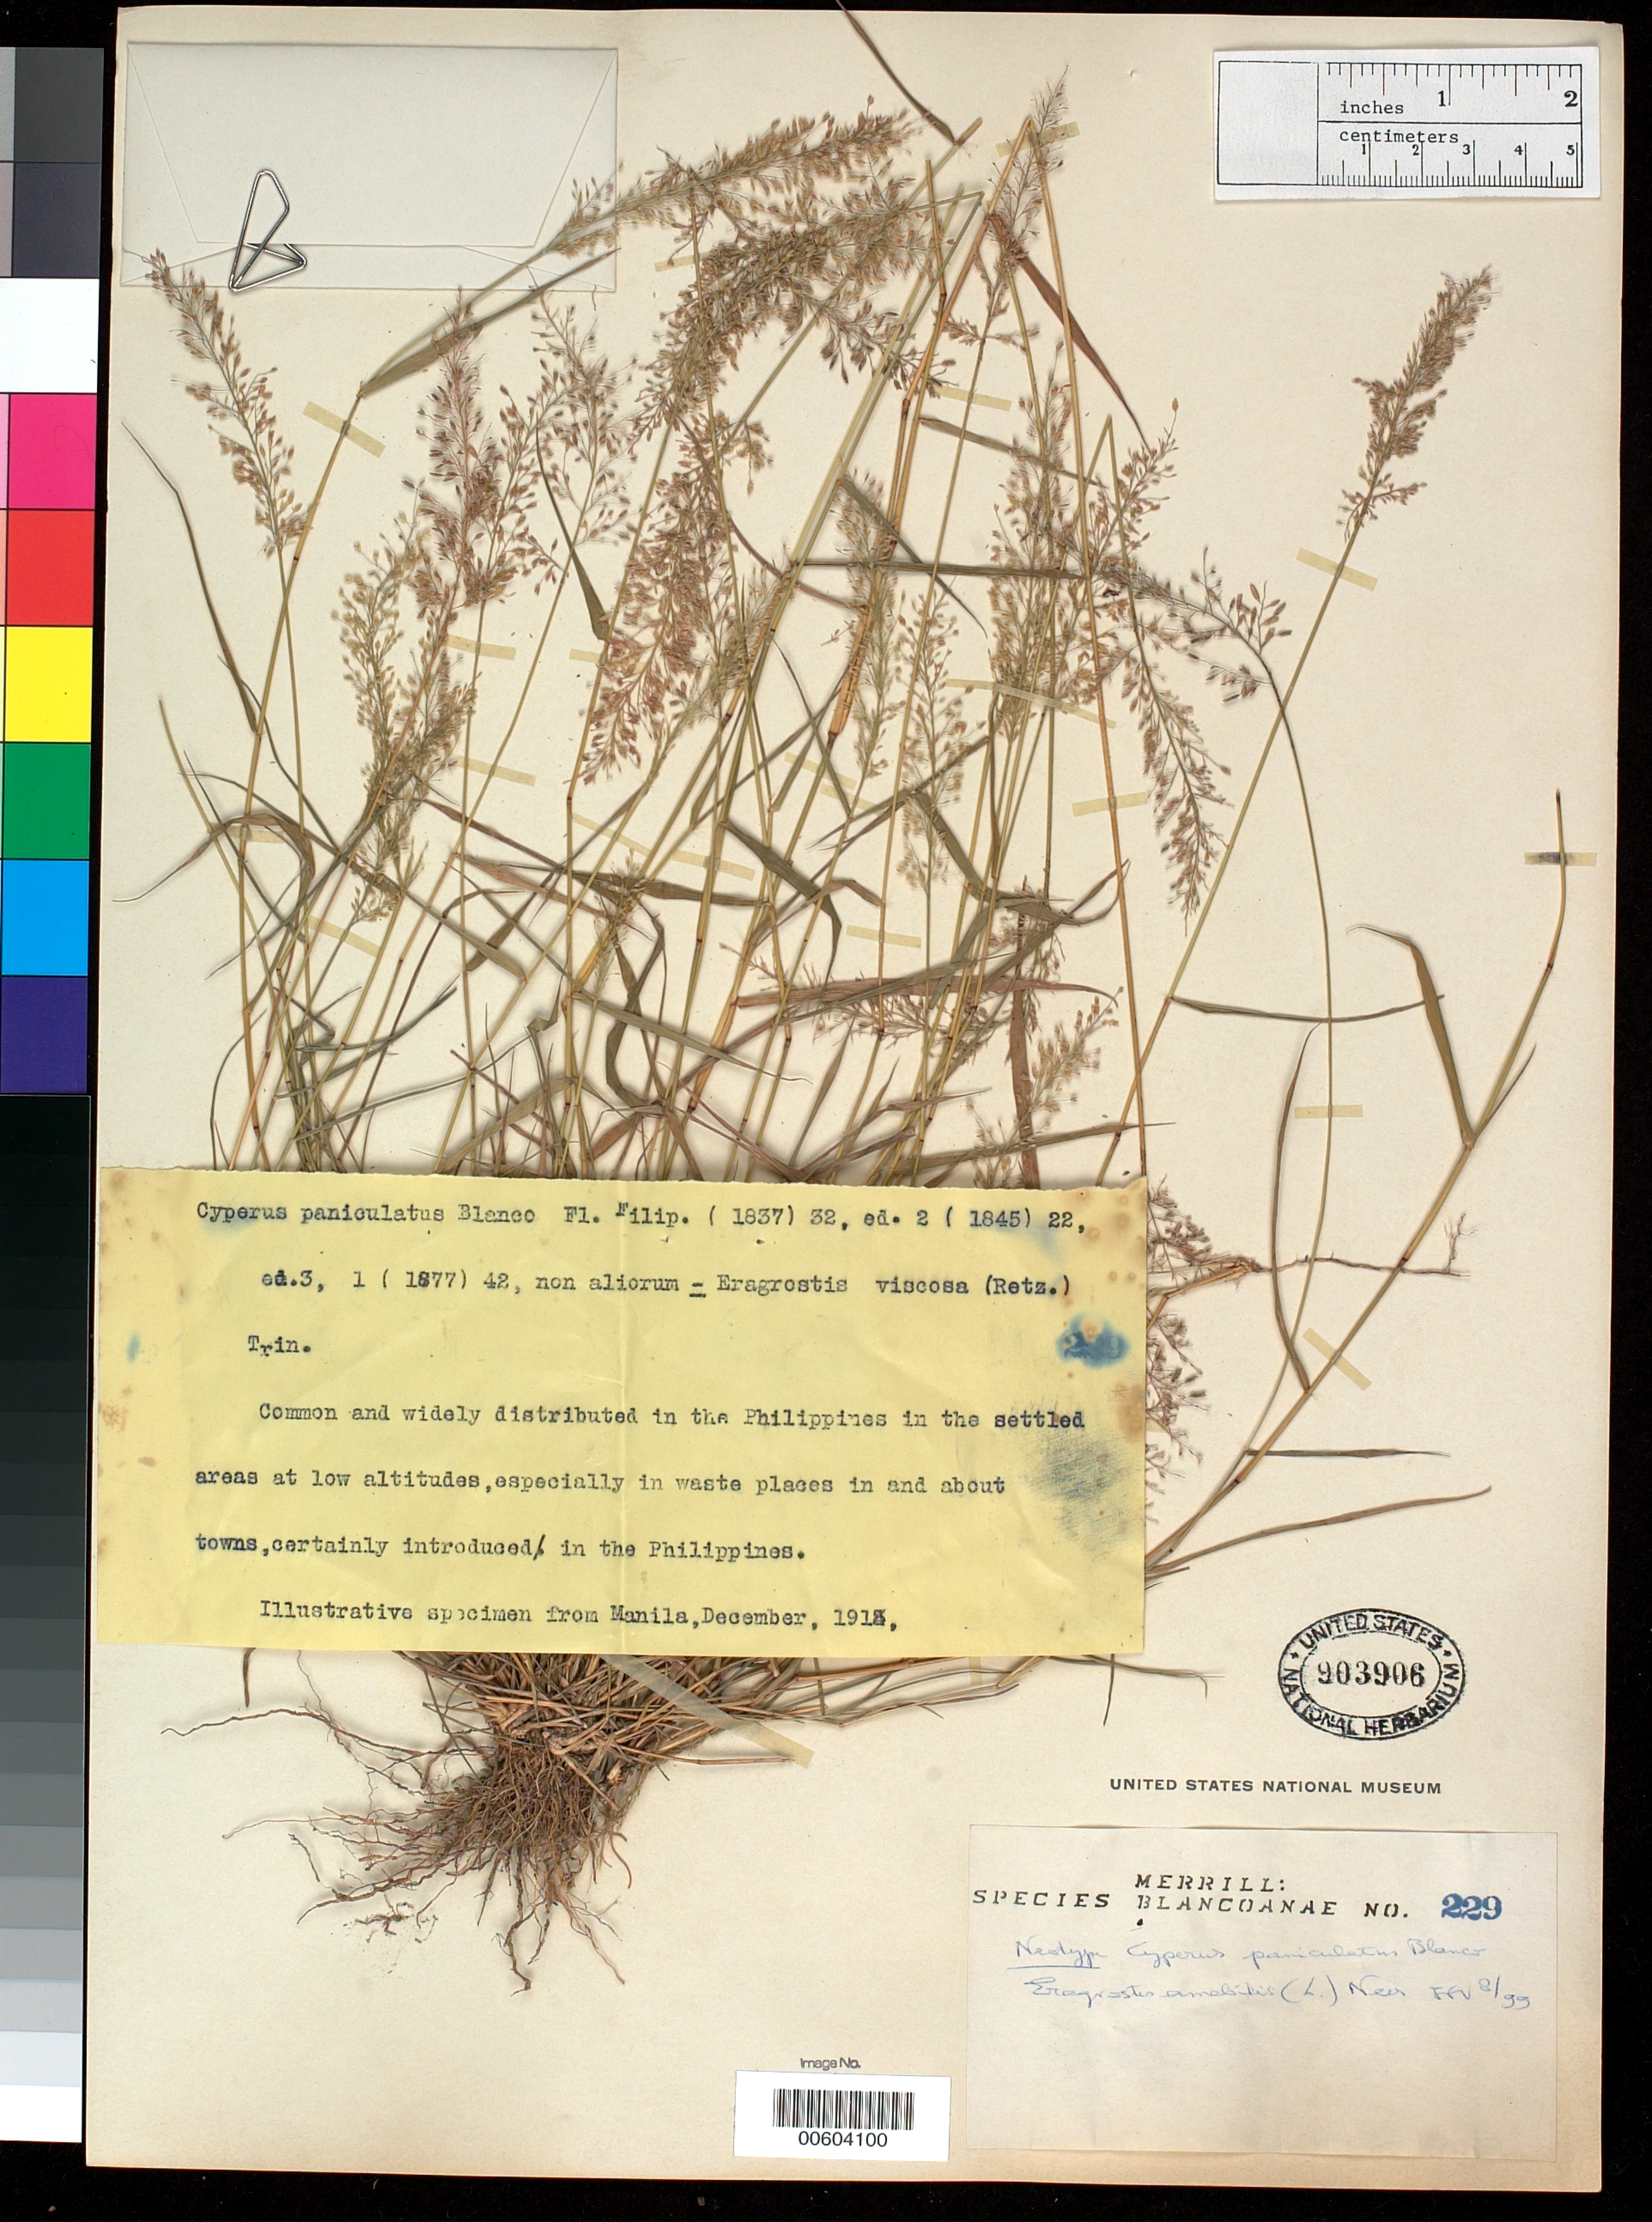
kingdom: Plantae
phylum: Tracheophyta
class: Liliopsida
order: Poales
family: Cyperaceae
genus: Cyperus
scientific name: Cyperus paniculatus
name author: Blanco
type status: Neotype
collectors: E. D. Merrill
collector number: Sp. Blancoan. 0229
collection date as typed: Dec 1913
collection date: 1913-12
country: Philippines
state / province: Calabarzon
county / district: Quezon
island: Luzon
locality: Manila.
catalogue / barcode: US 903906